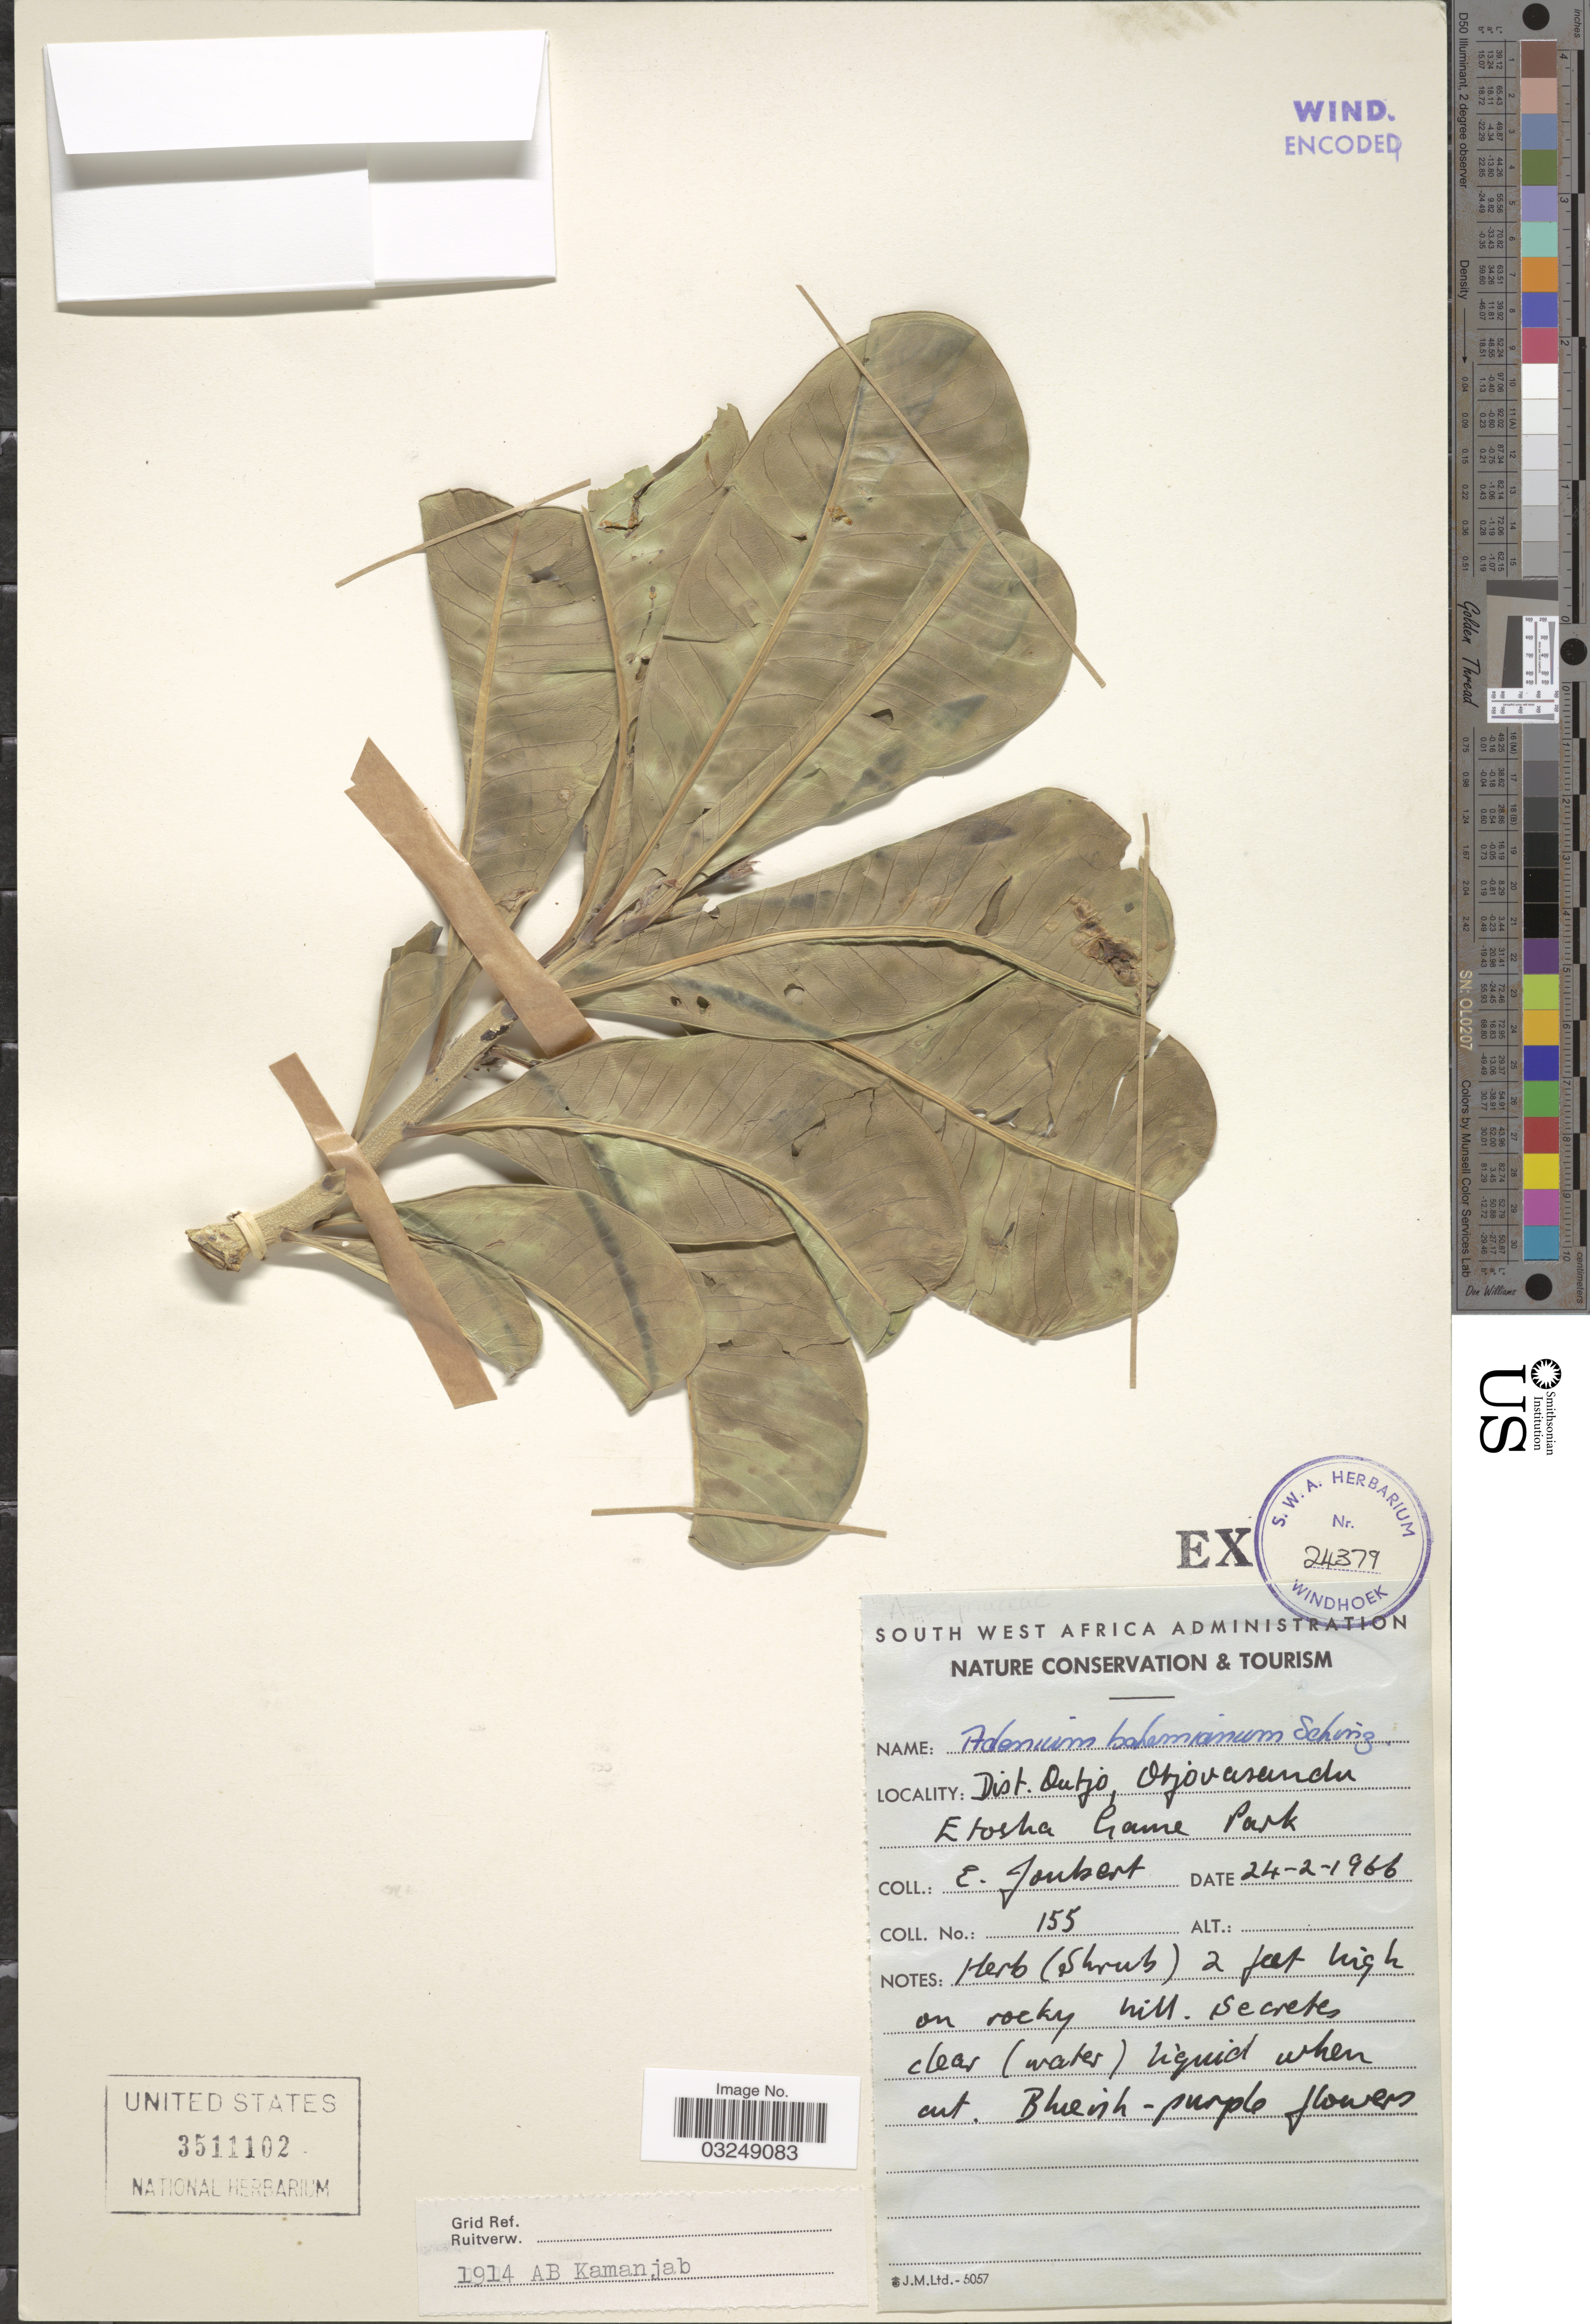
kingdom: Plantae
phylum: Tracheophyta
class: Magnoliopsida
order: Gentianales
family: Apocynaceae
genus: Adenium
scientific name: Adenium boehmianum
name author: Schinz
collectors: E. Joubert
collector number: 155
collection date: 1966-02-24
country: Namibia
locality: Dist. Outjo, Otjovasandu Etosha Game Park.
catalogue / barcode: US 3511102